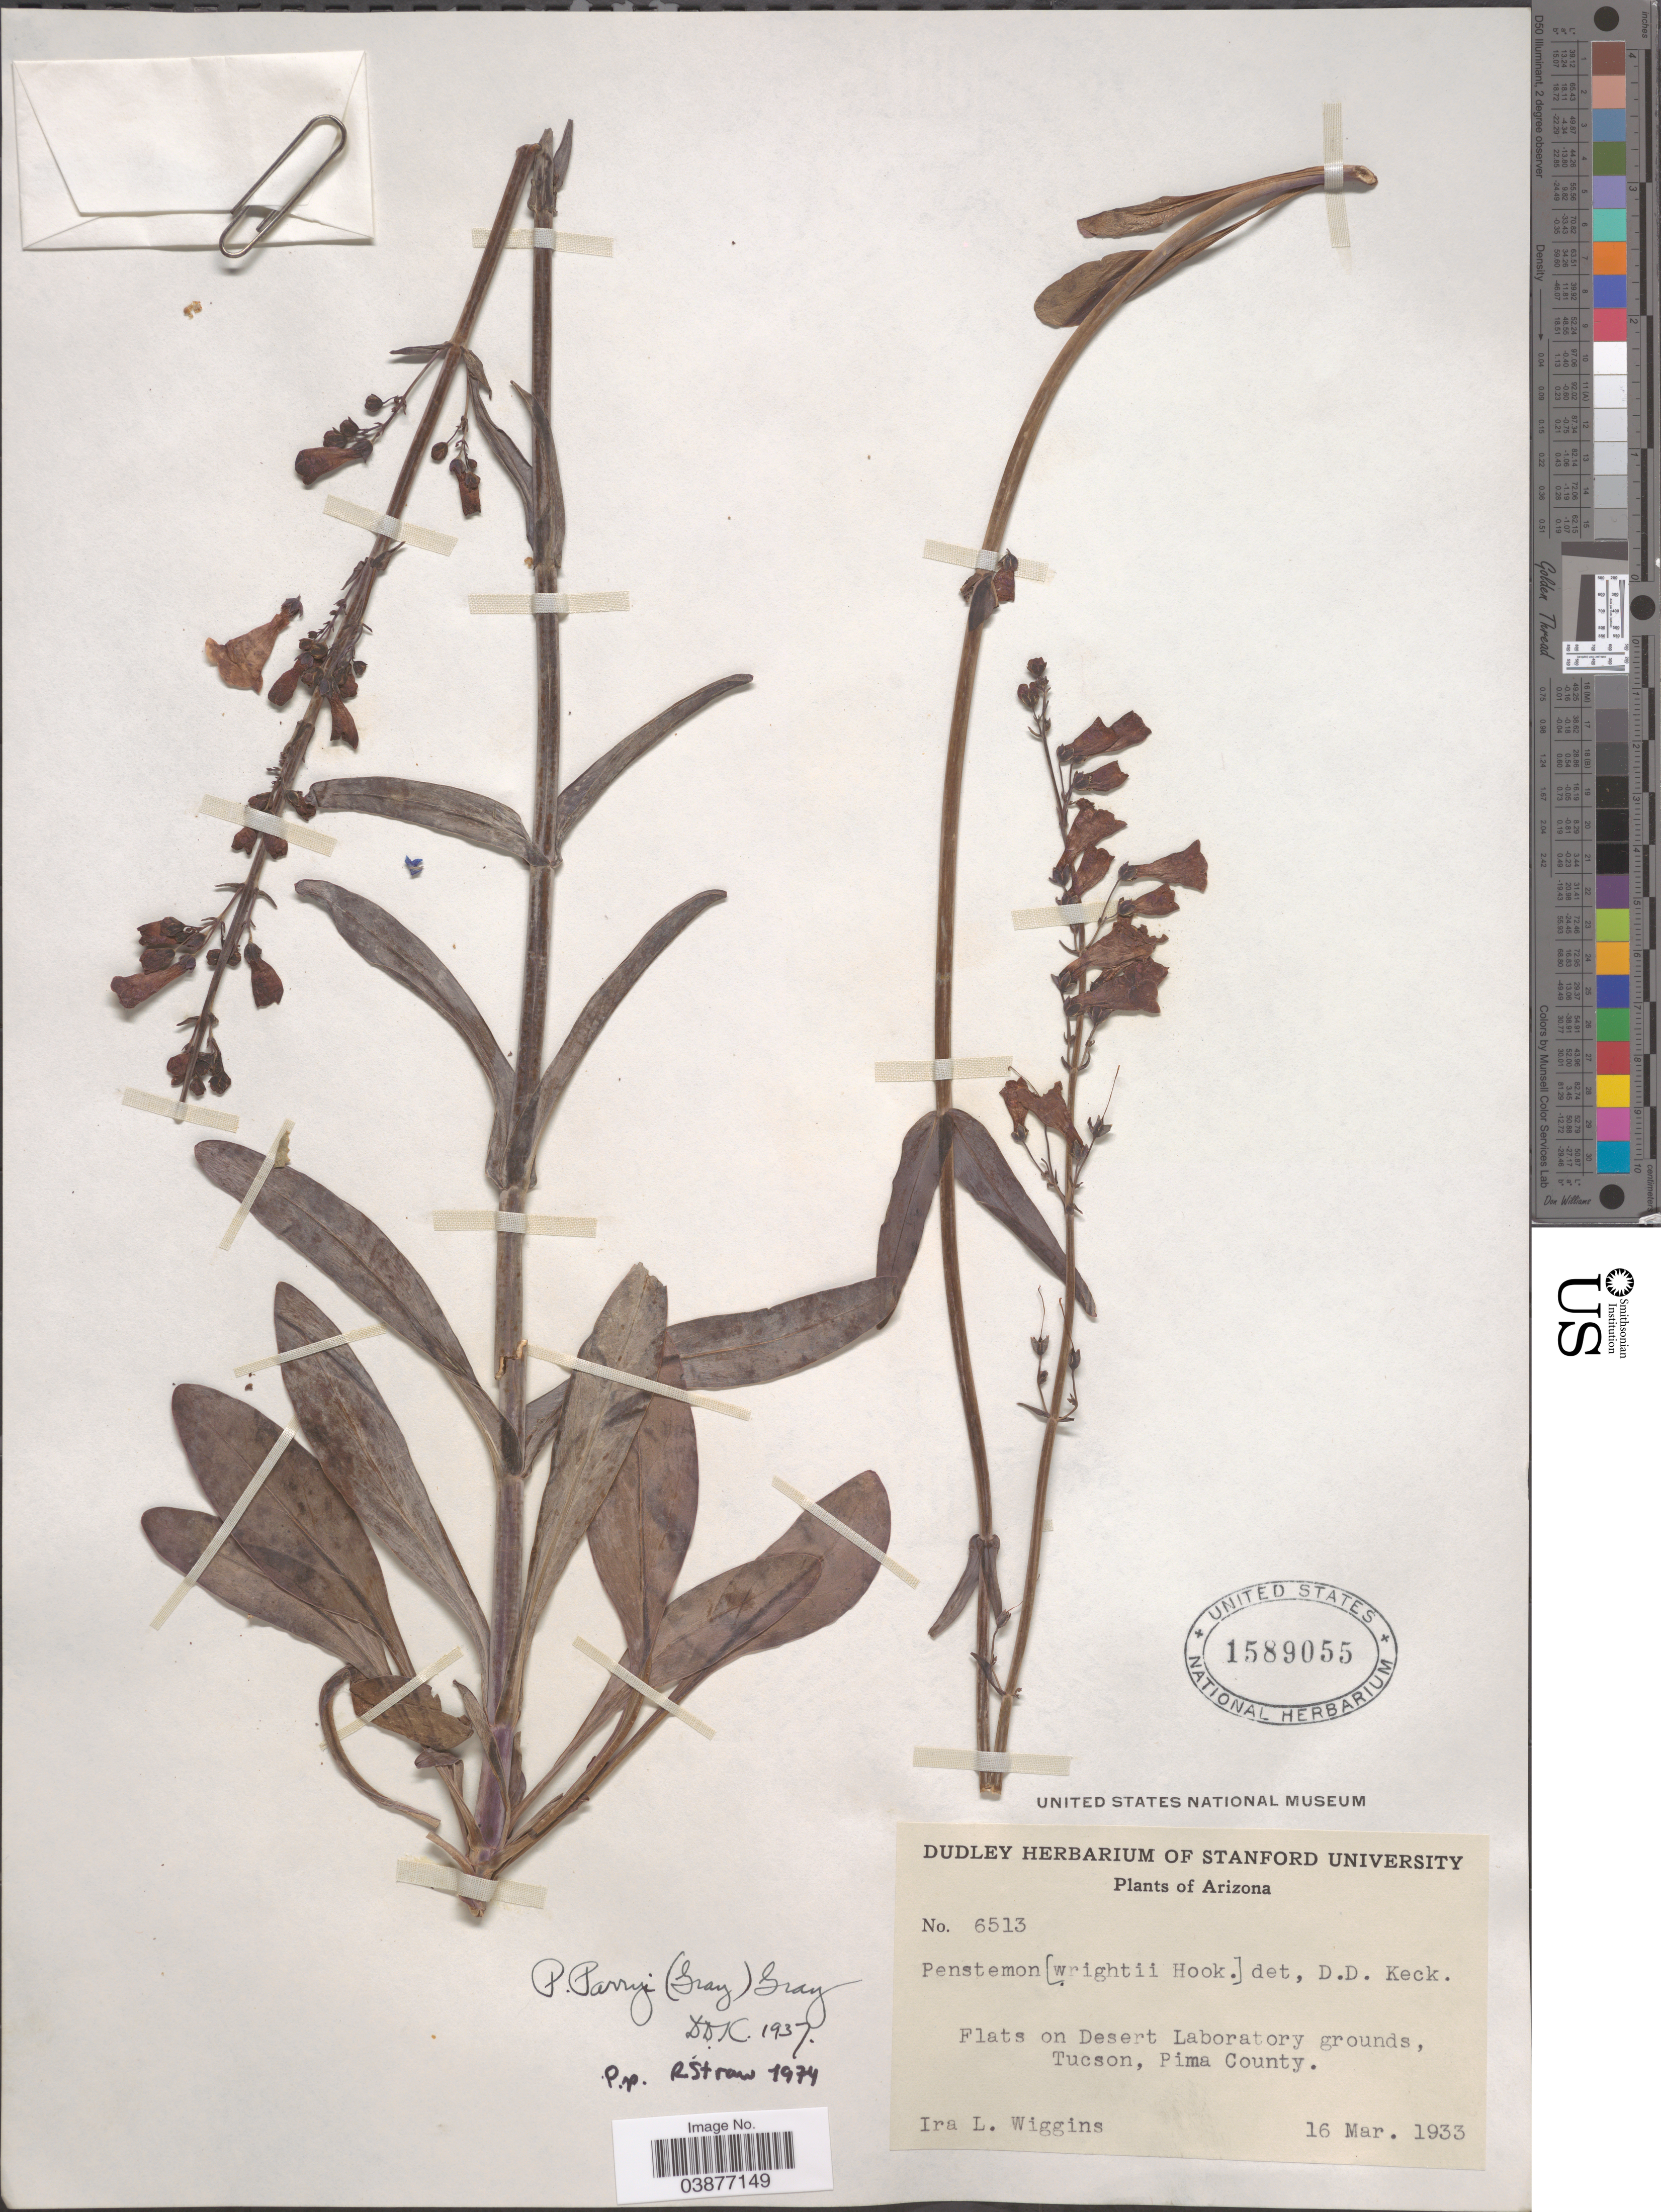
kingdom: Plantae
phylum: Tracheophyta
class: Magnoliopsida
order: Lamiales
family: Plantaginaceae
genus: Penstemon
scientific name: Penstemon parryi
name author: A. Gray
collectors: I. L. Wiggins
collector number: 6513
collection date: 1933-03-16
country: United States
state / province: Arizona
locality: Flats on Desert Laboratory grounds, Tucson, Pima County.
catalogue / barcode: US 1589055